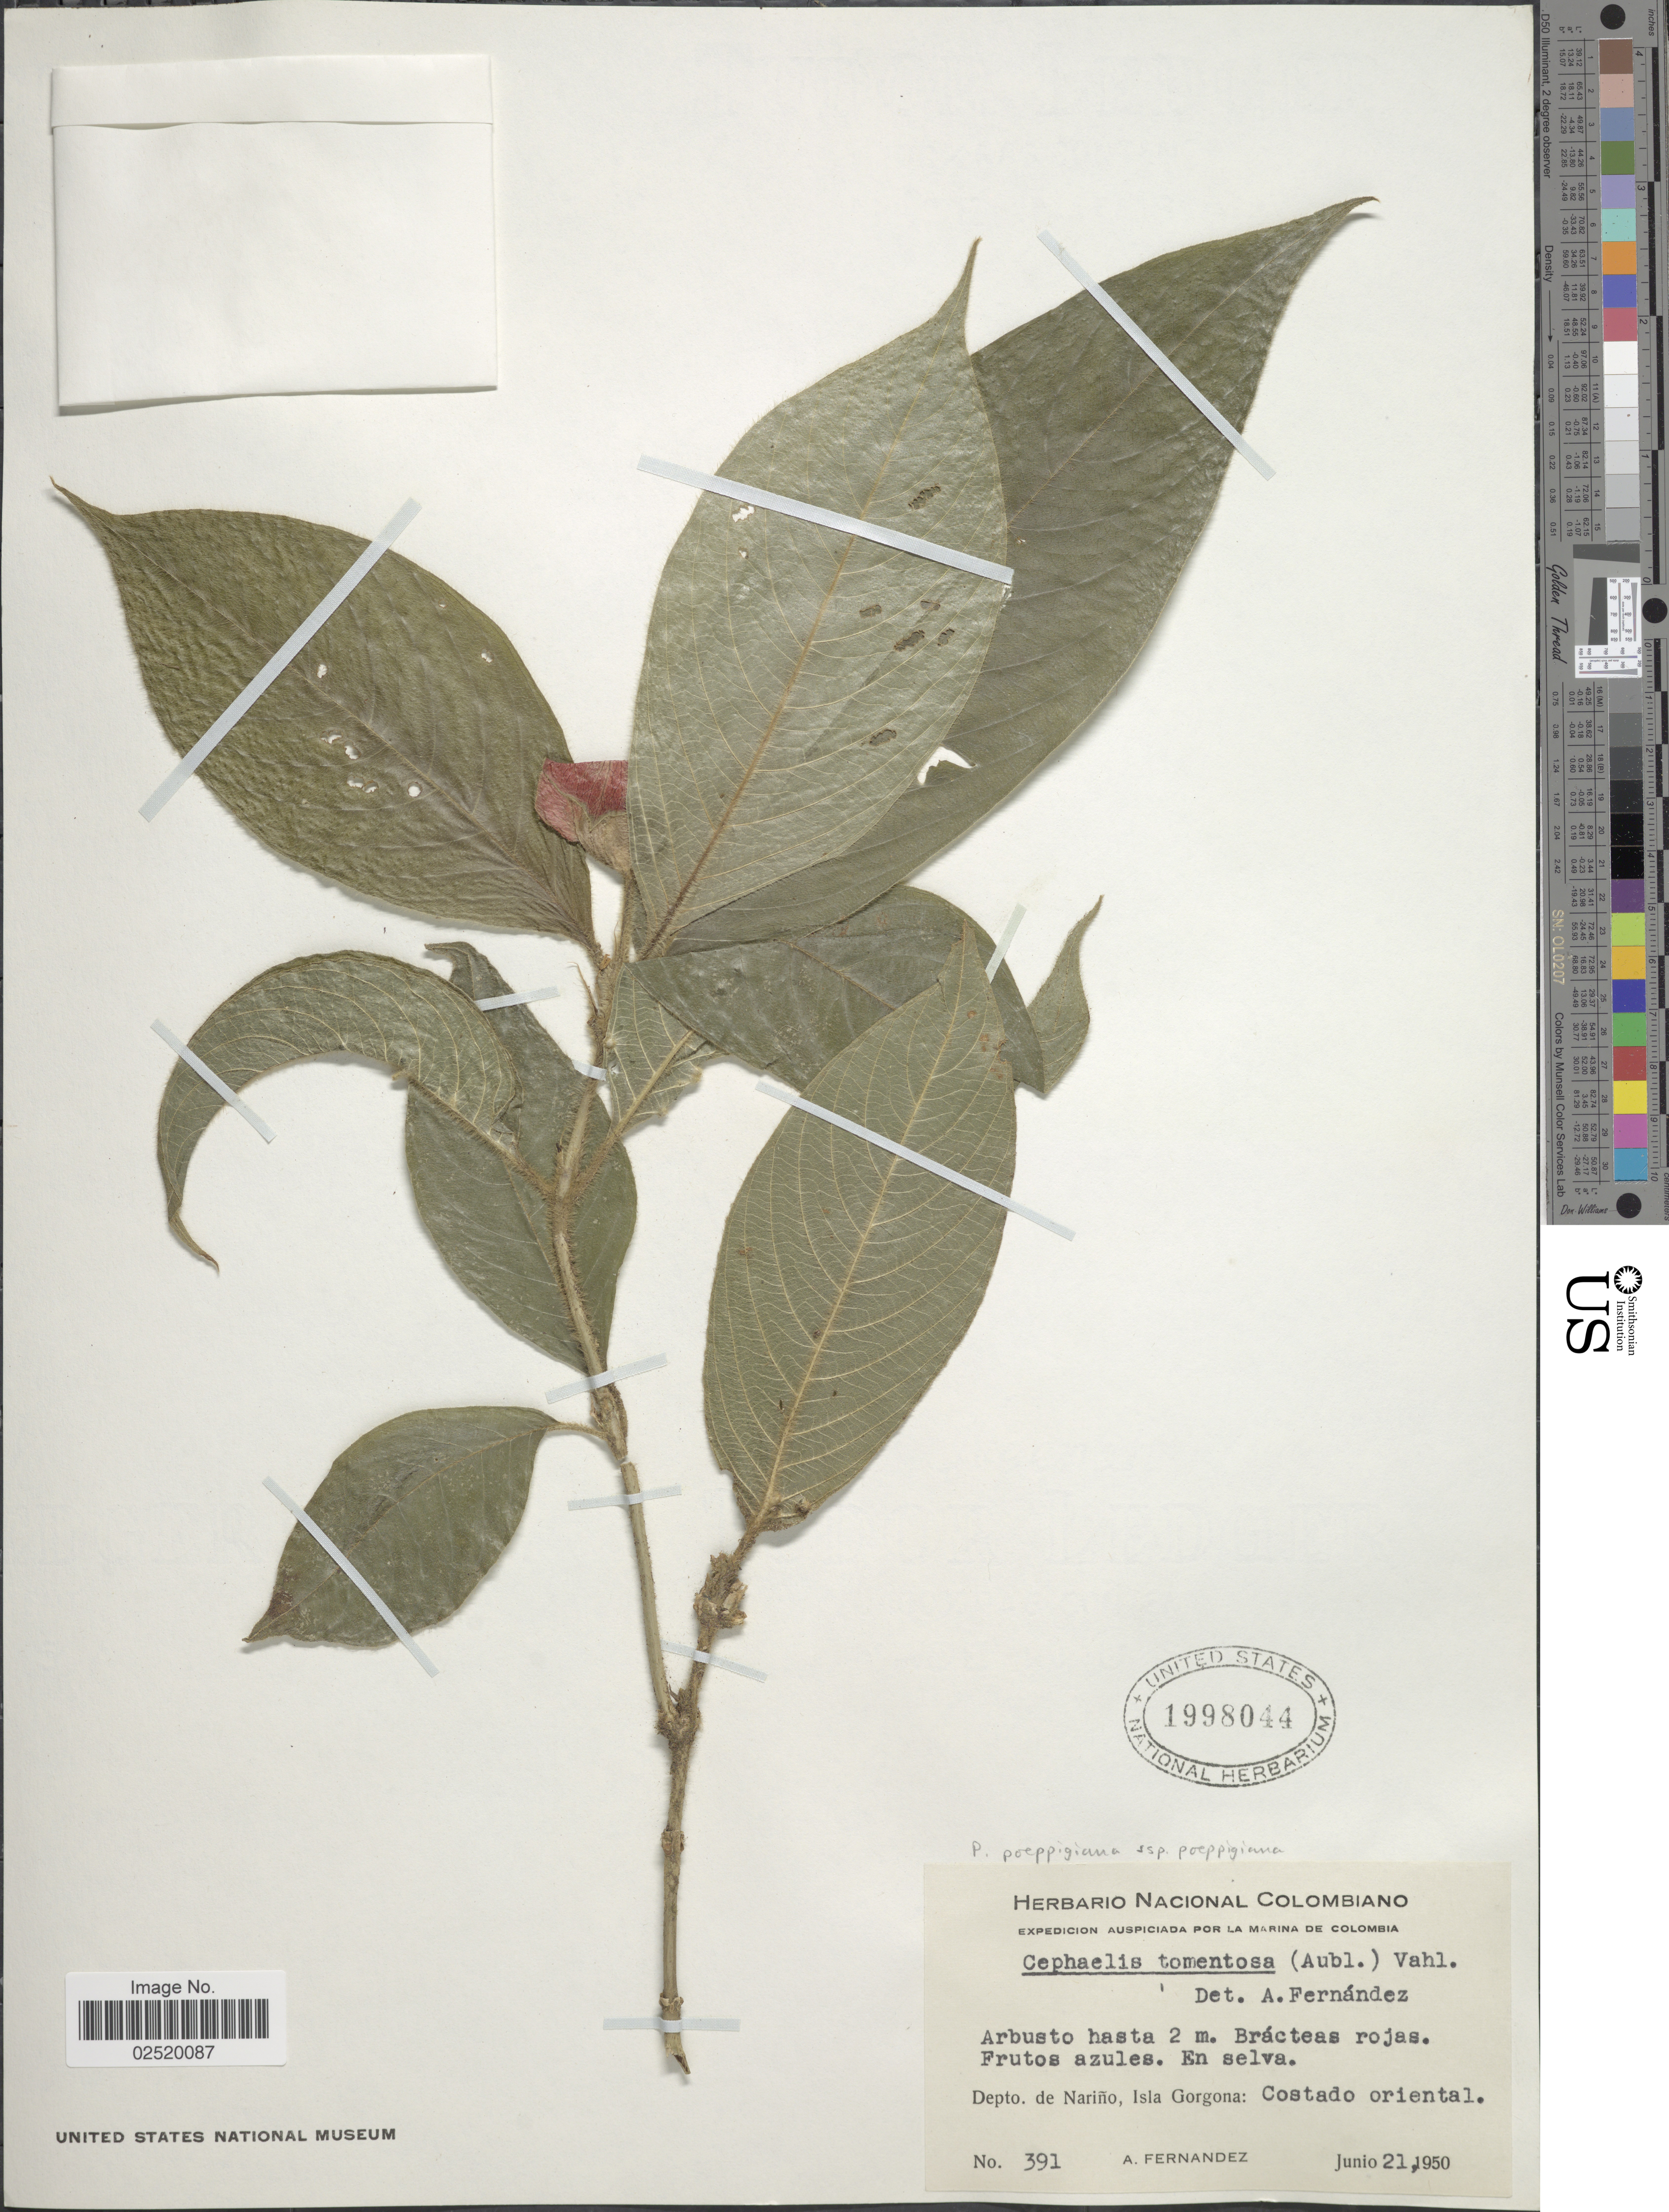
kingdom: Plantae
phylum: Tracheophyta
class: Magnoliopsida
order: Gentianales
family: Rubiaceae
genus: Psychotria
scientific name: Psychotria poeppigiana subsp. poeppigiana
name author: Müll. Arg.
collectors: A. Fernandez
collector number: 391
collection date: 1950-06-21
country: Colombia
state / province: Nariño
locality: Depto. de Narino, Isla Gorgona: Costada oriental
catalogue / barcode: US 1998044